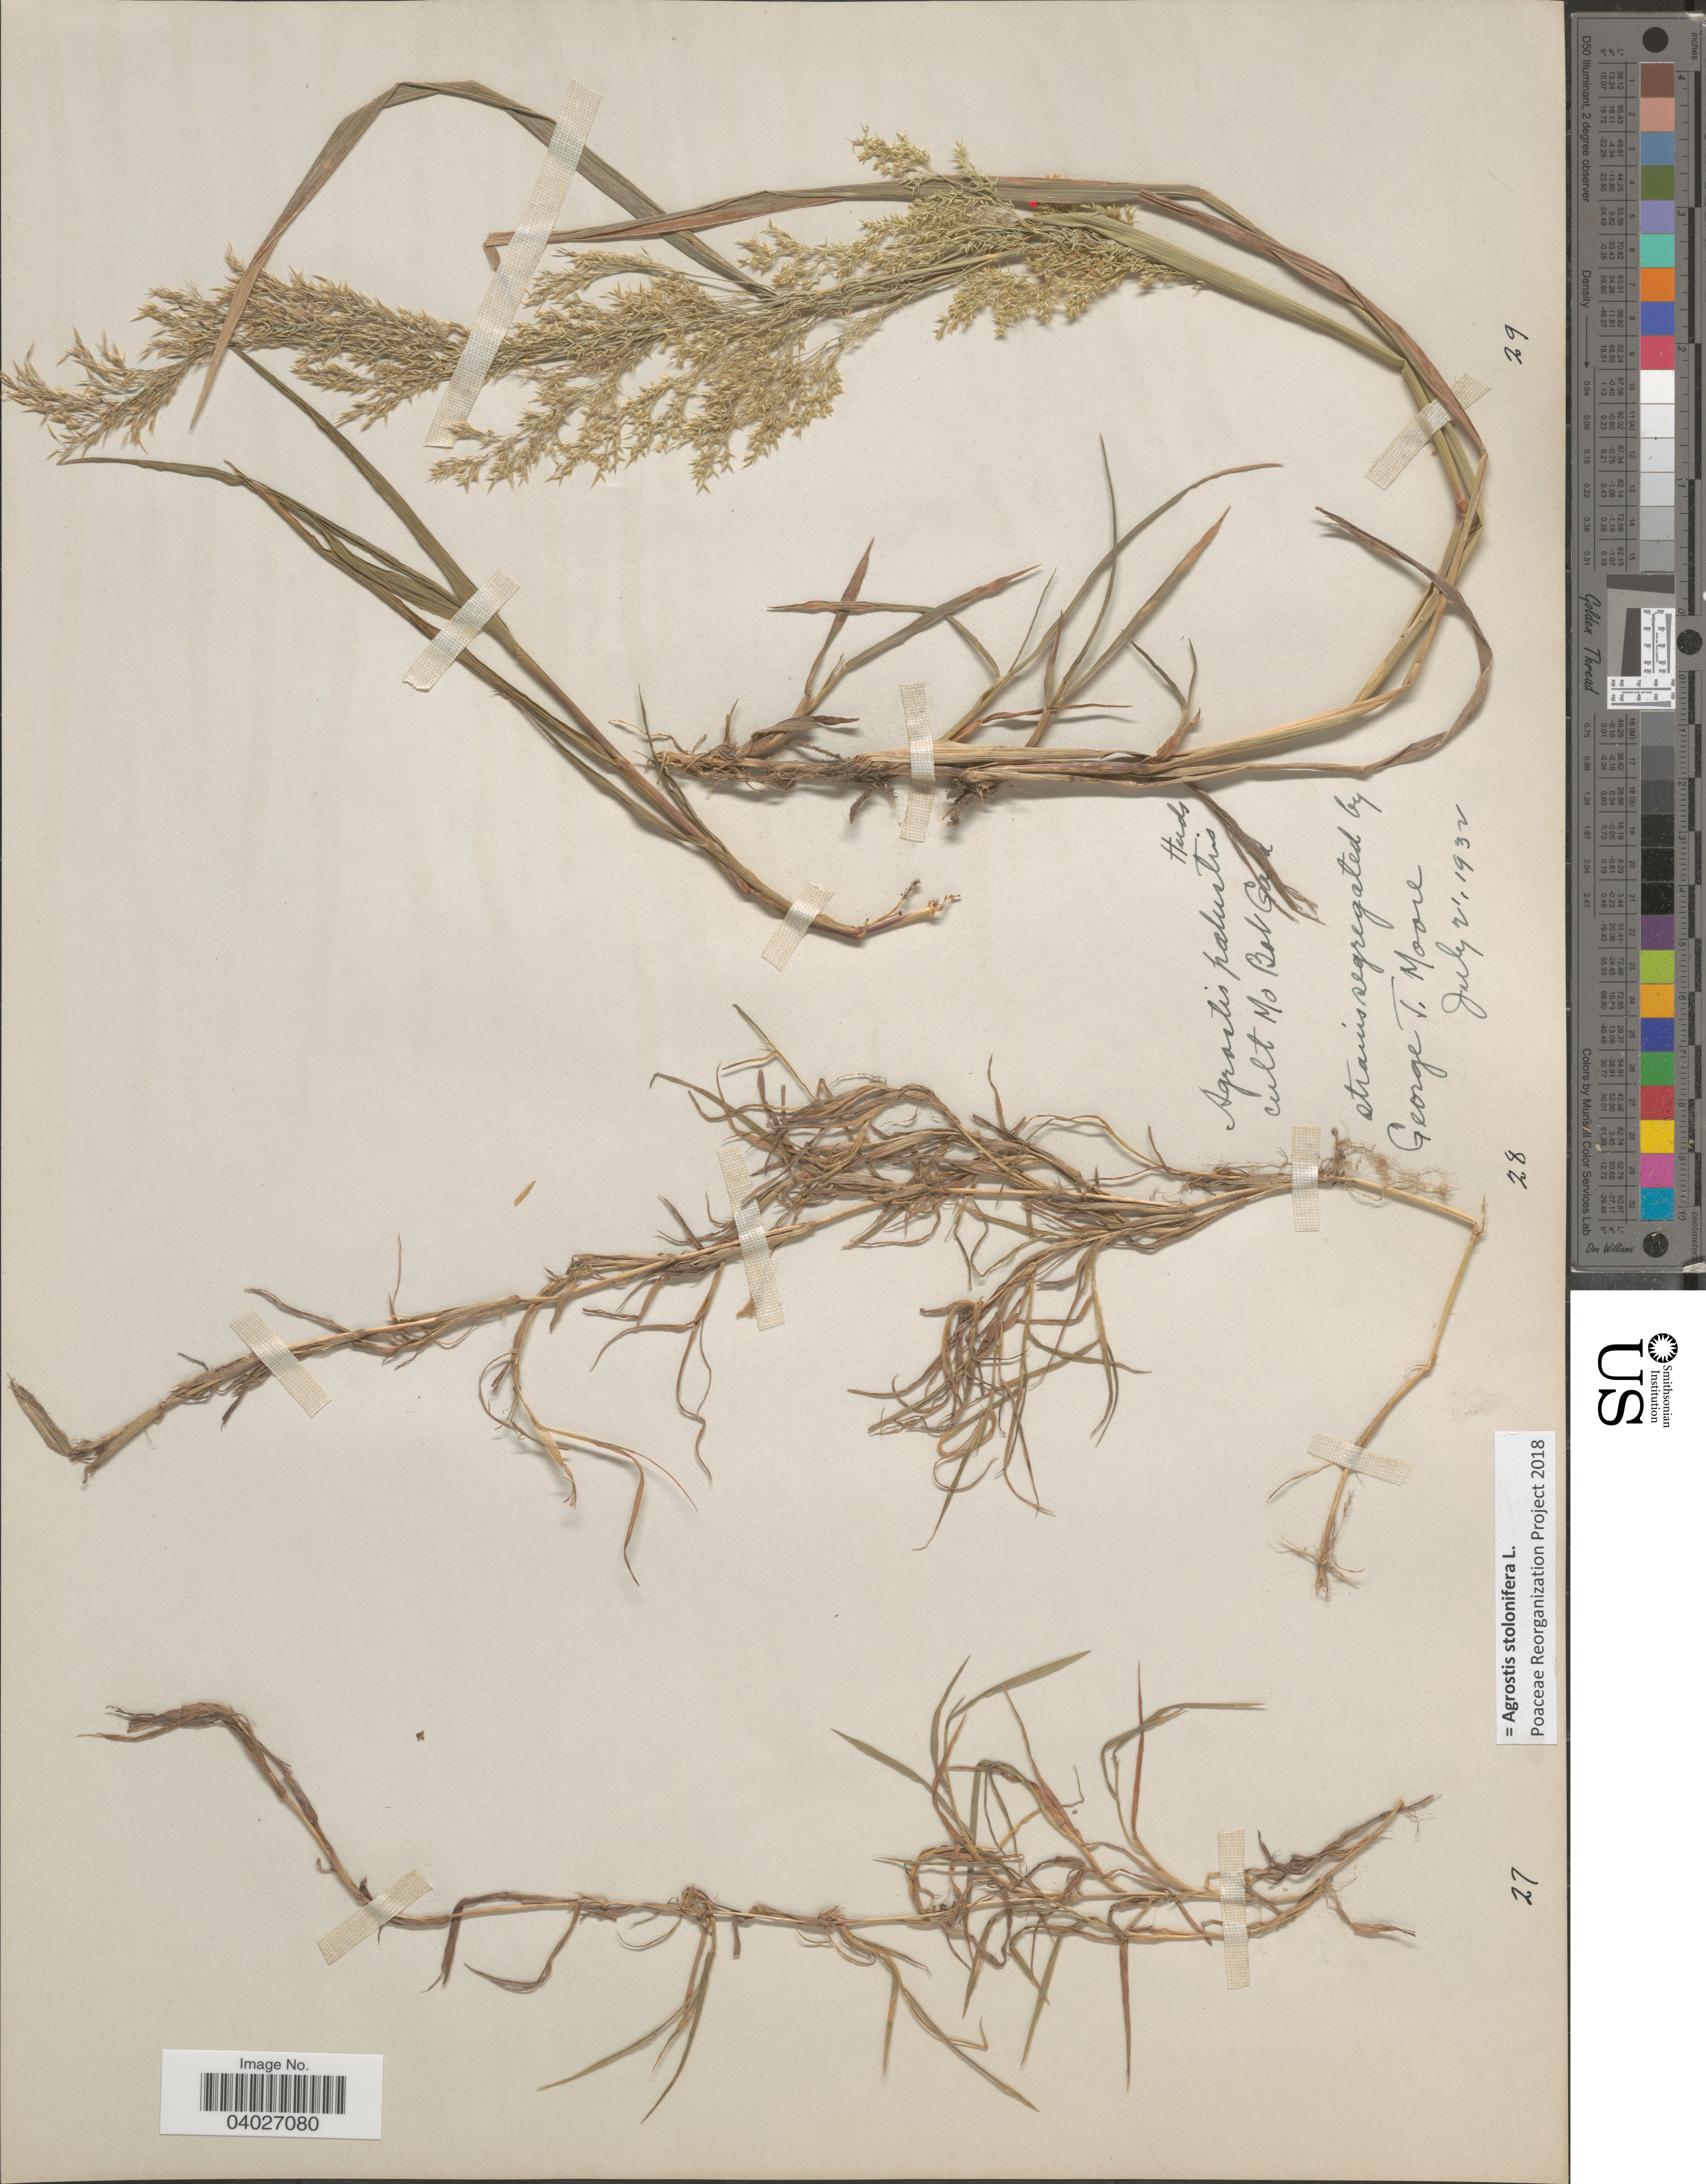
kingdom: Plantae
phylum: Tracheophyta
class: Liliopsida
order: Poales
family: Poaceae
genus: Agrostis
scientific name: Agrostis stolonifera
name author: L.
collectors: G. T. Moore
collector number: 28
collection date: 1932-07-21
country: United States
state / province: Missouri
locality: Mo Bot Gard.